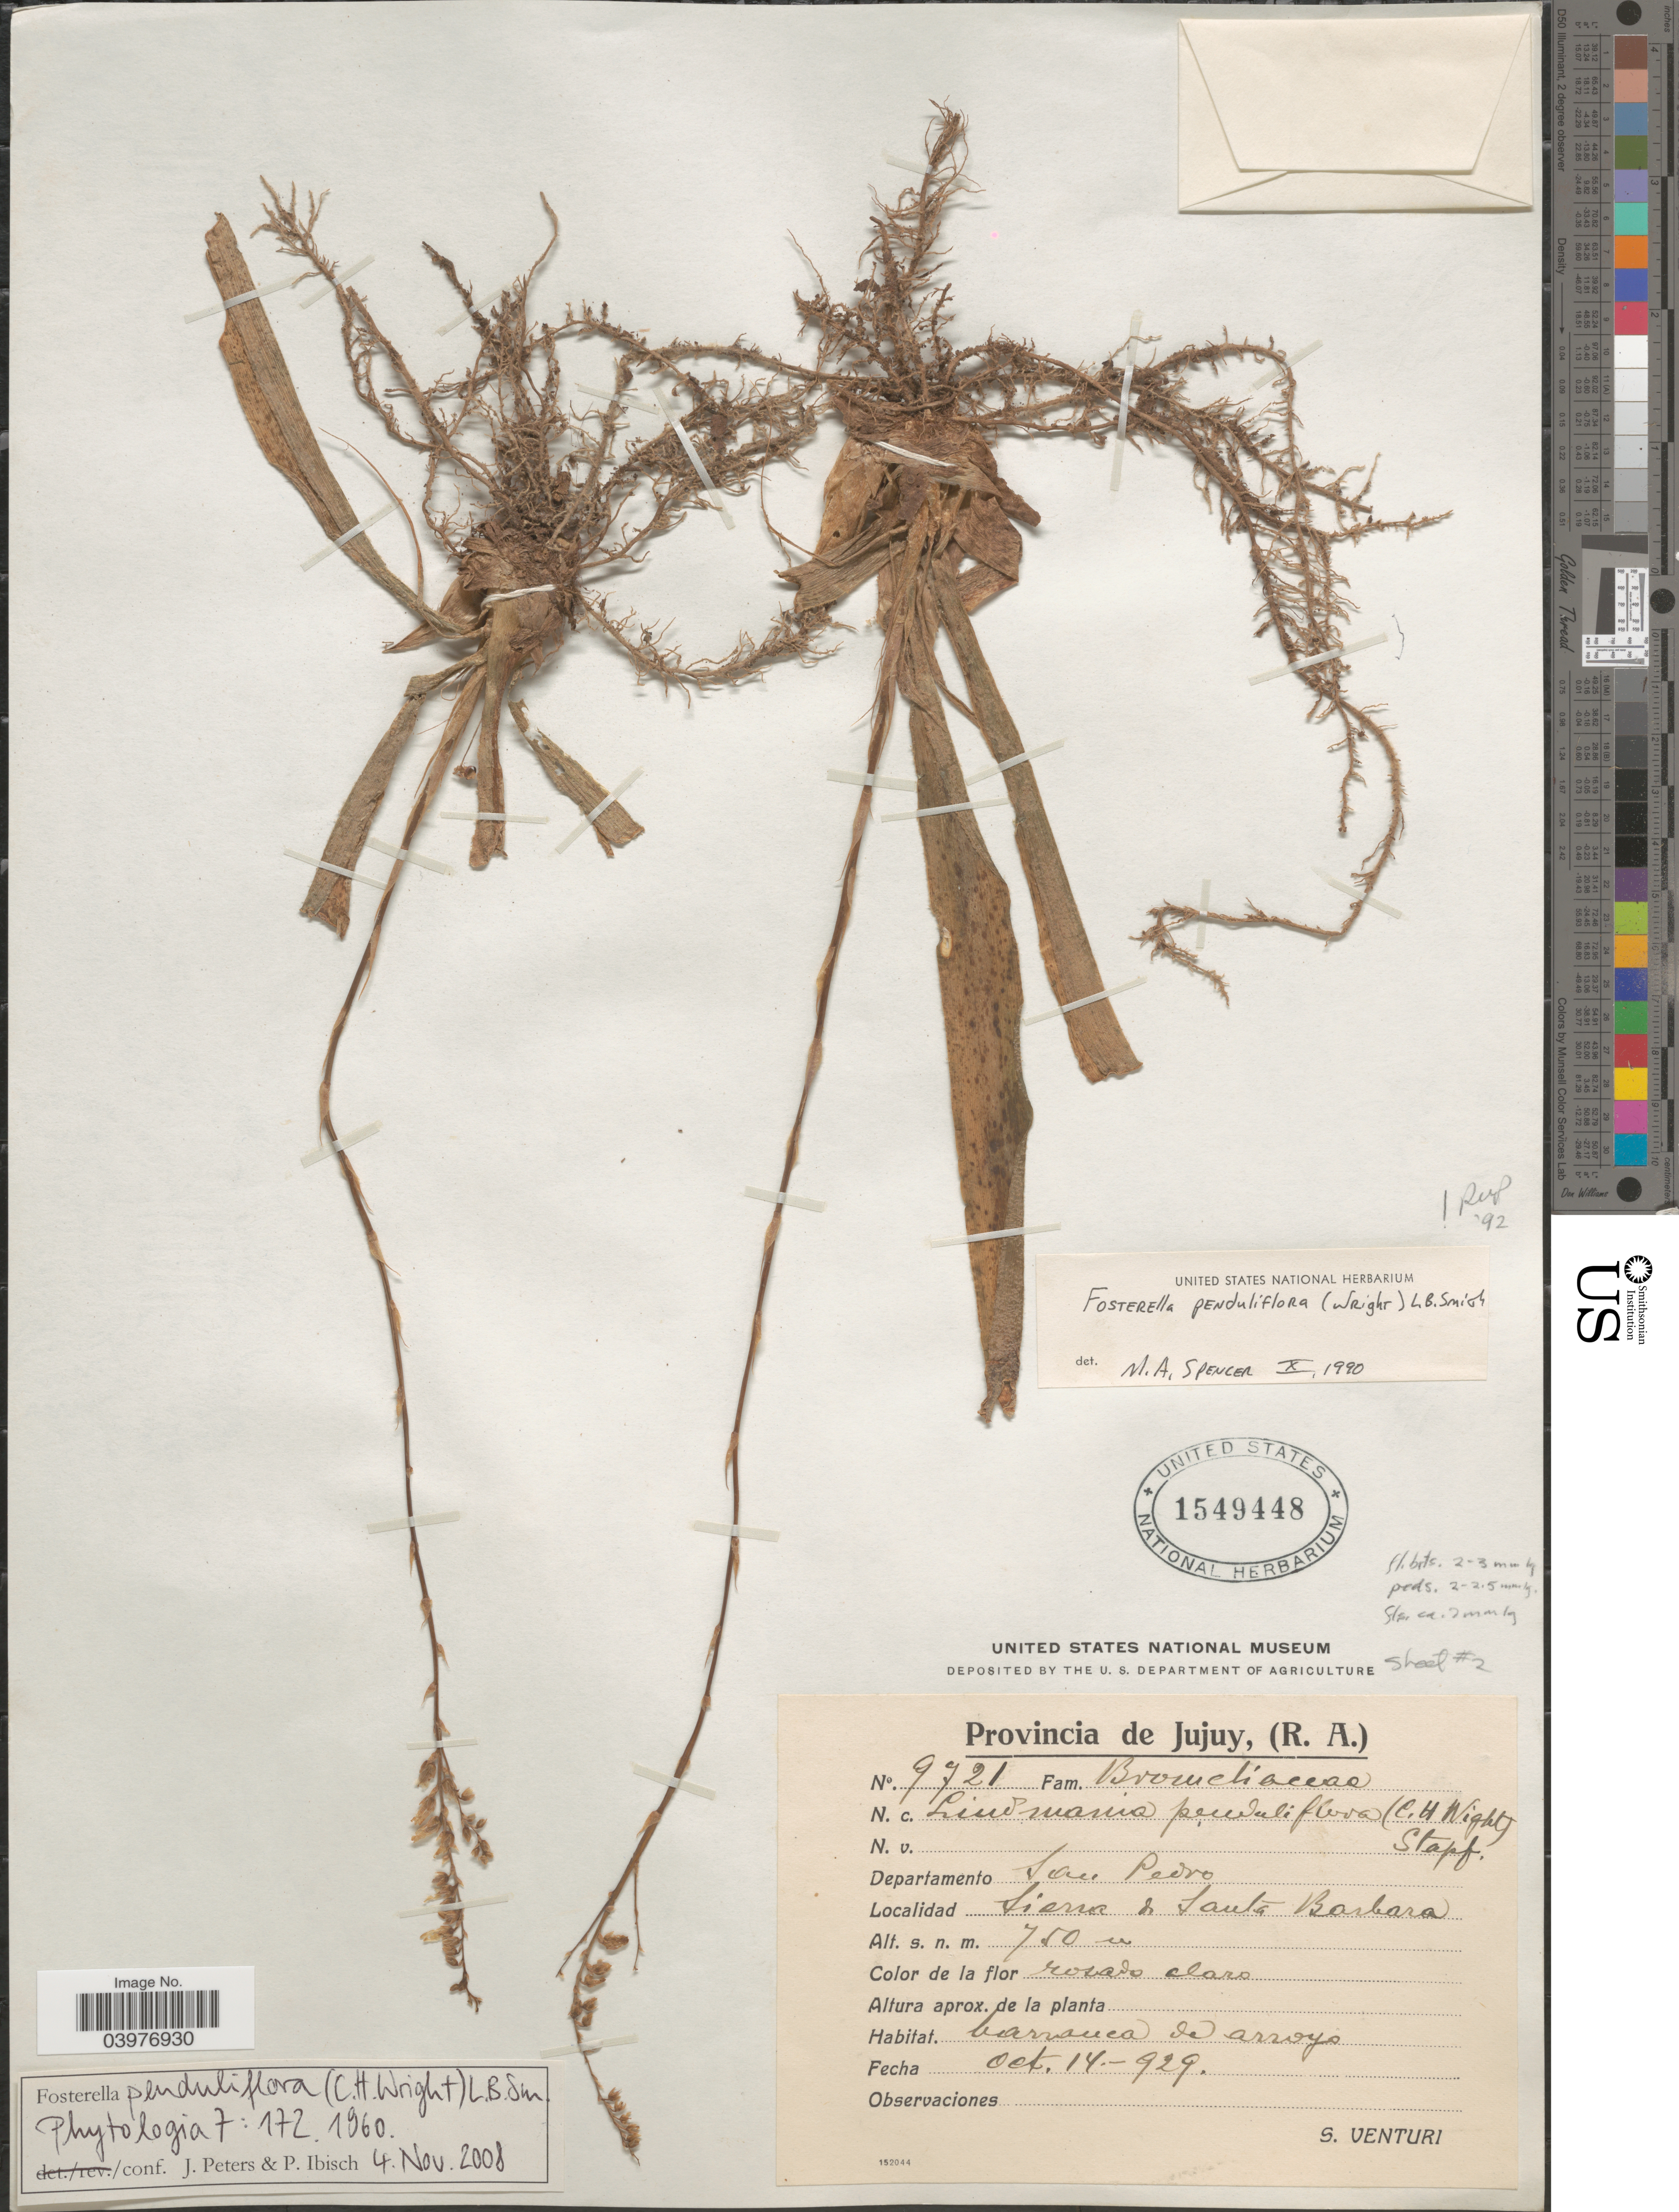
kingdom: Plantae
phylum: Tracheophyta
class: Liliopsida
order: Poales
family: Bromeliaceae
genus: Fosterella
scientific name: Fosterella penduliflora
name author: (C.H. Wright) L.B. Sm.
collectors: S. Venturi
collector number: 9721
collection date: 1929-10-14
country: Argentina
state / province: Jujuy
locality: Departamento San Pedro. Sierra de Santa Barbara.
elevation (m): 750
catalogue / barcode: US 1549448